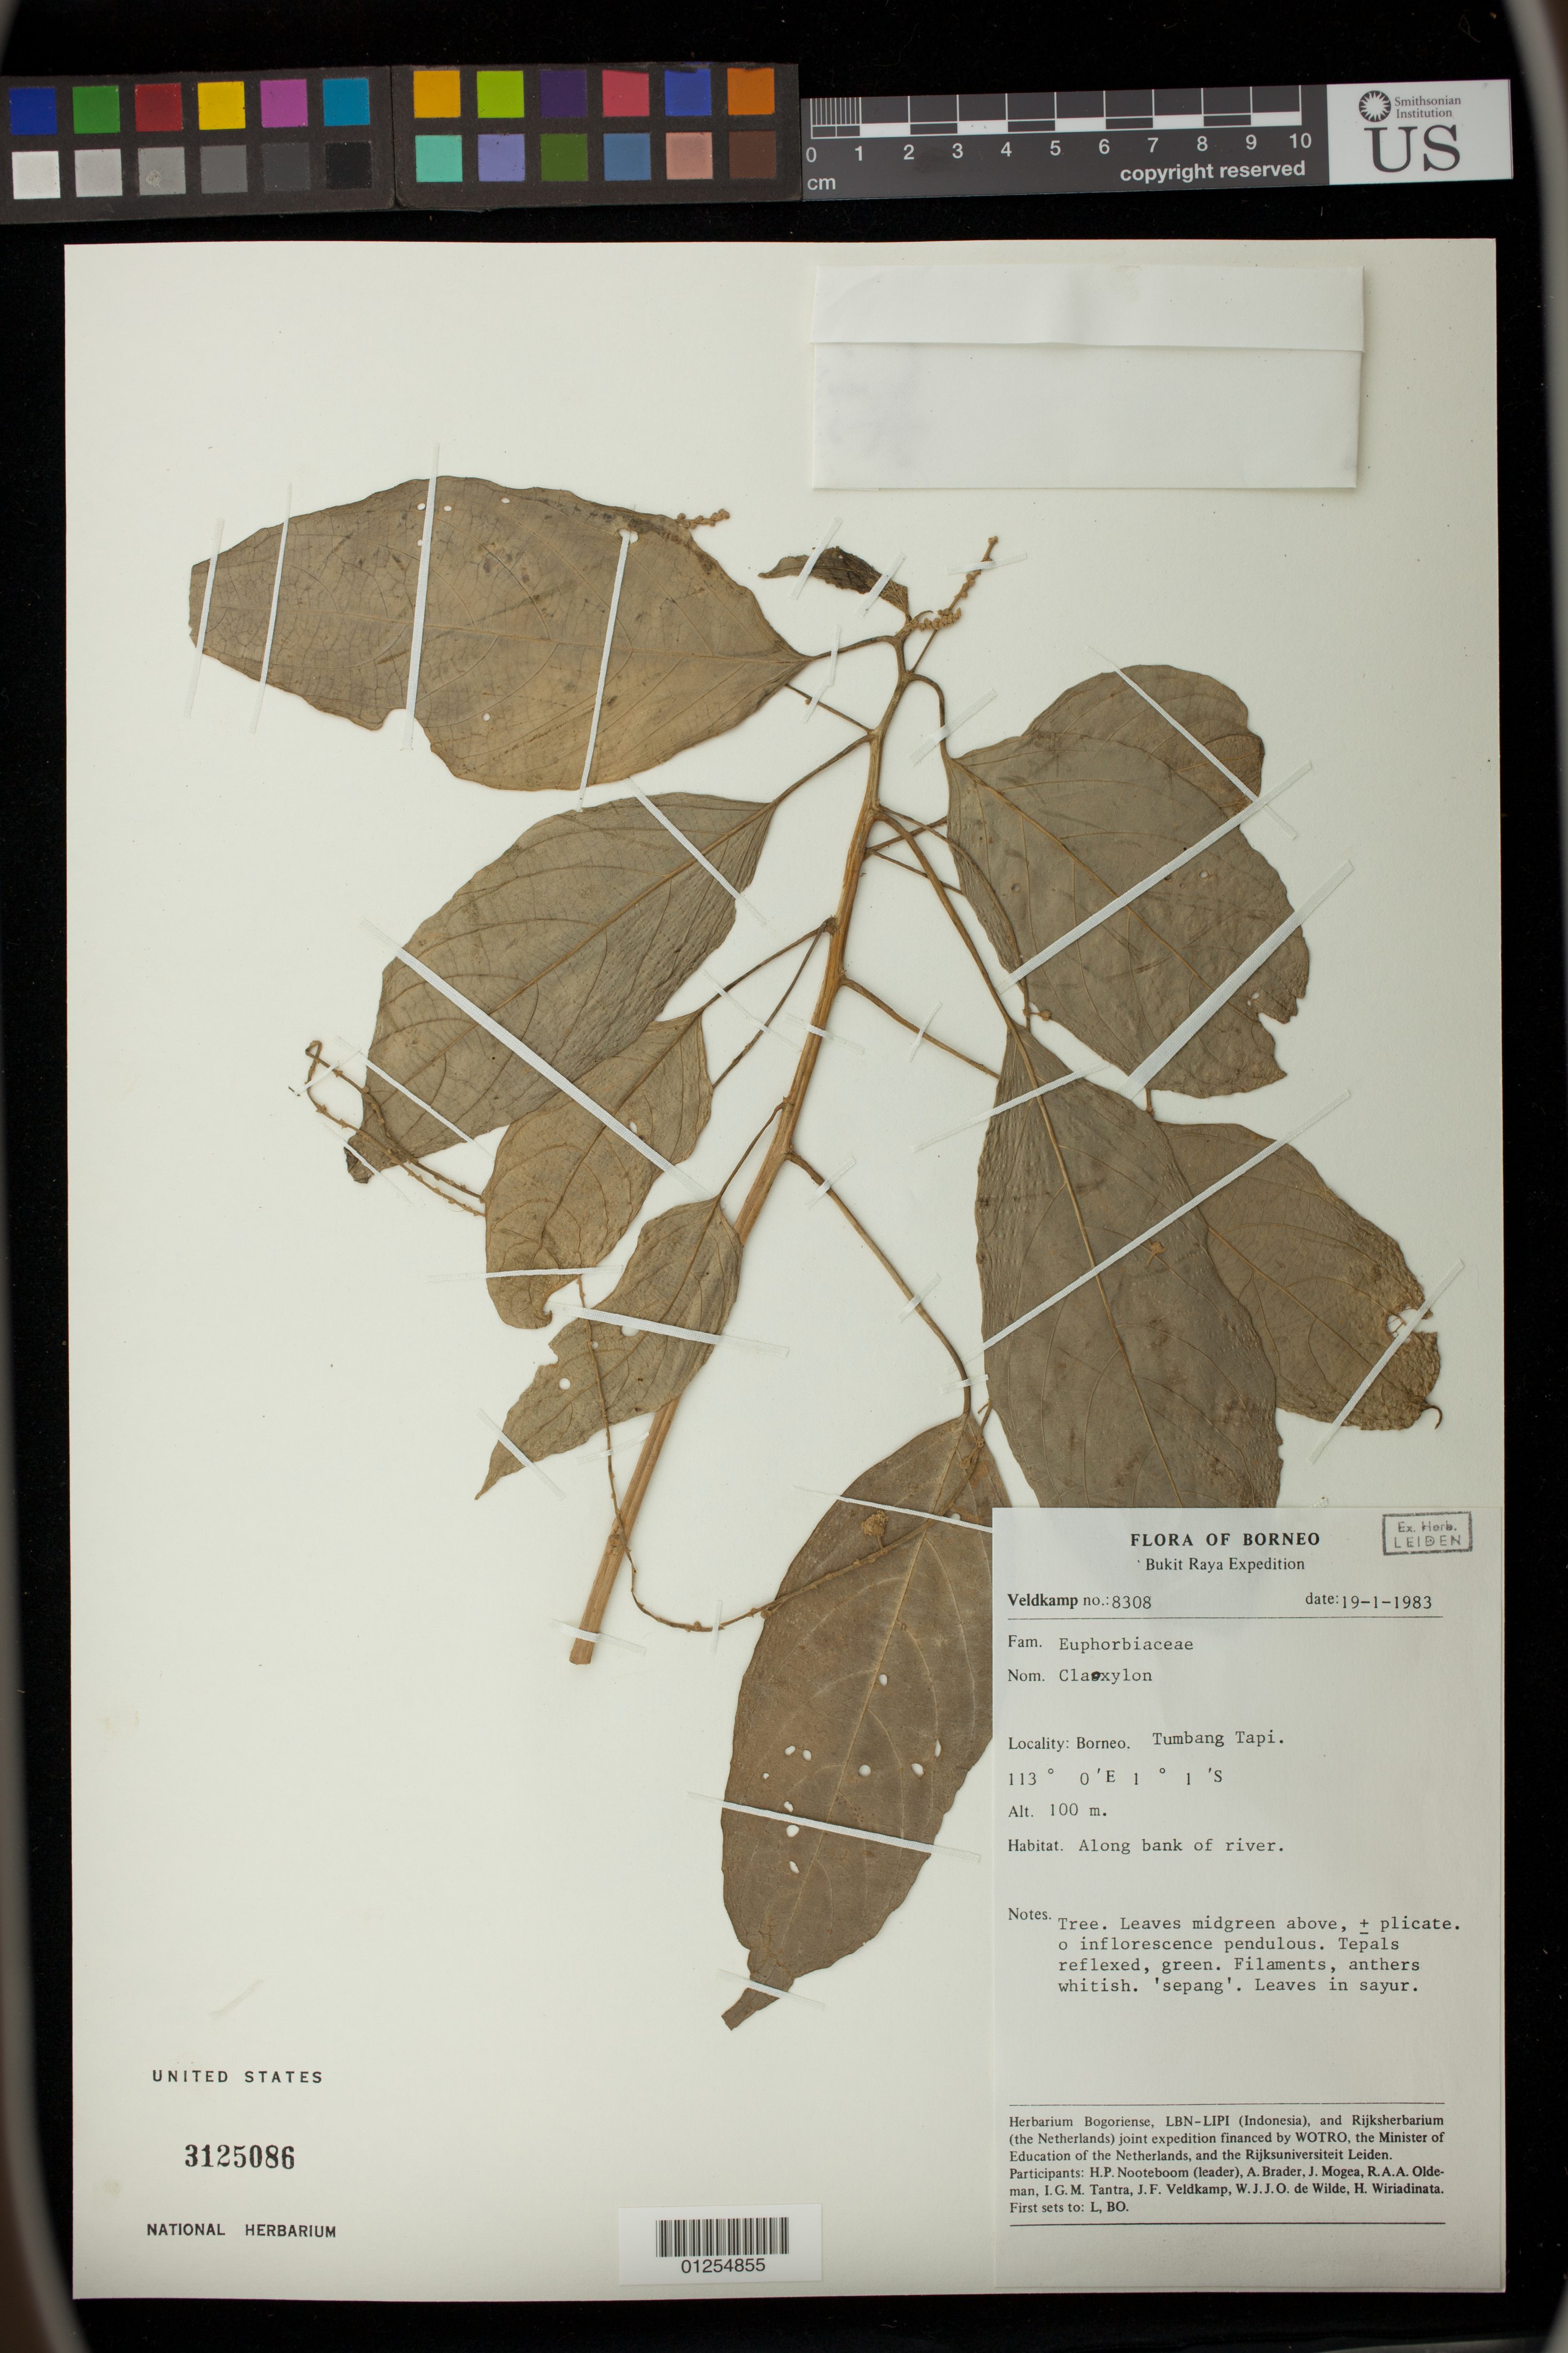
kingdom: Plantae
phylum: Tracheophyta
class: Magnoliopsida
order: Malpighiales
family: Euphorbiaceae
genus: Claoxylon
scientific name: Claoxylon sp.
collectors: J. F. Veldkamp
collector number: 8308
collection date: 1983-01-19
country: Indonesia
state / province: Kalimantan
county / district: Kalimantan Barat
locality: Bukit Raya,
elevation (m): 100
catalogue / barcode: US 3125086